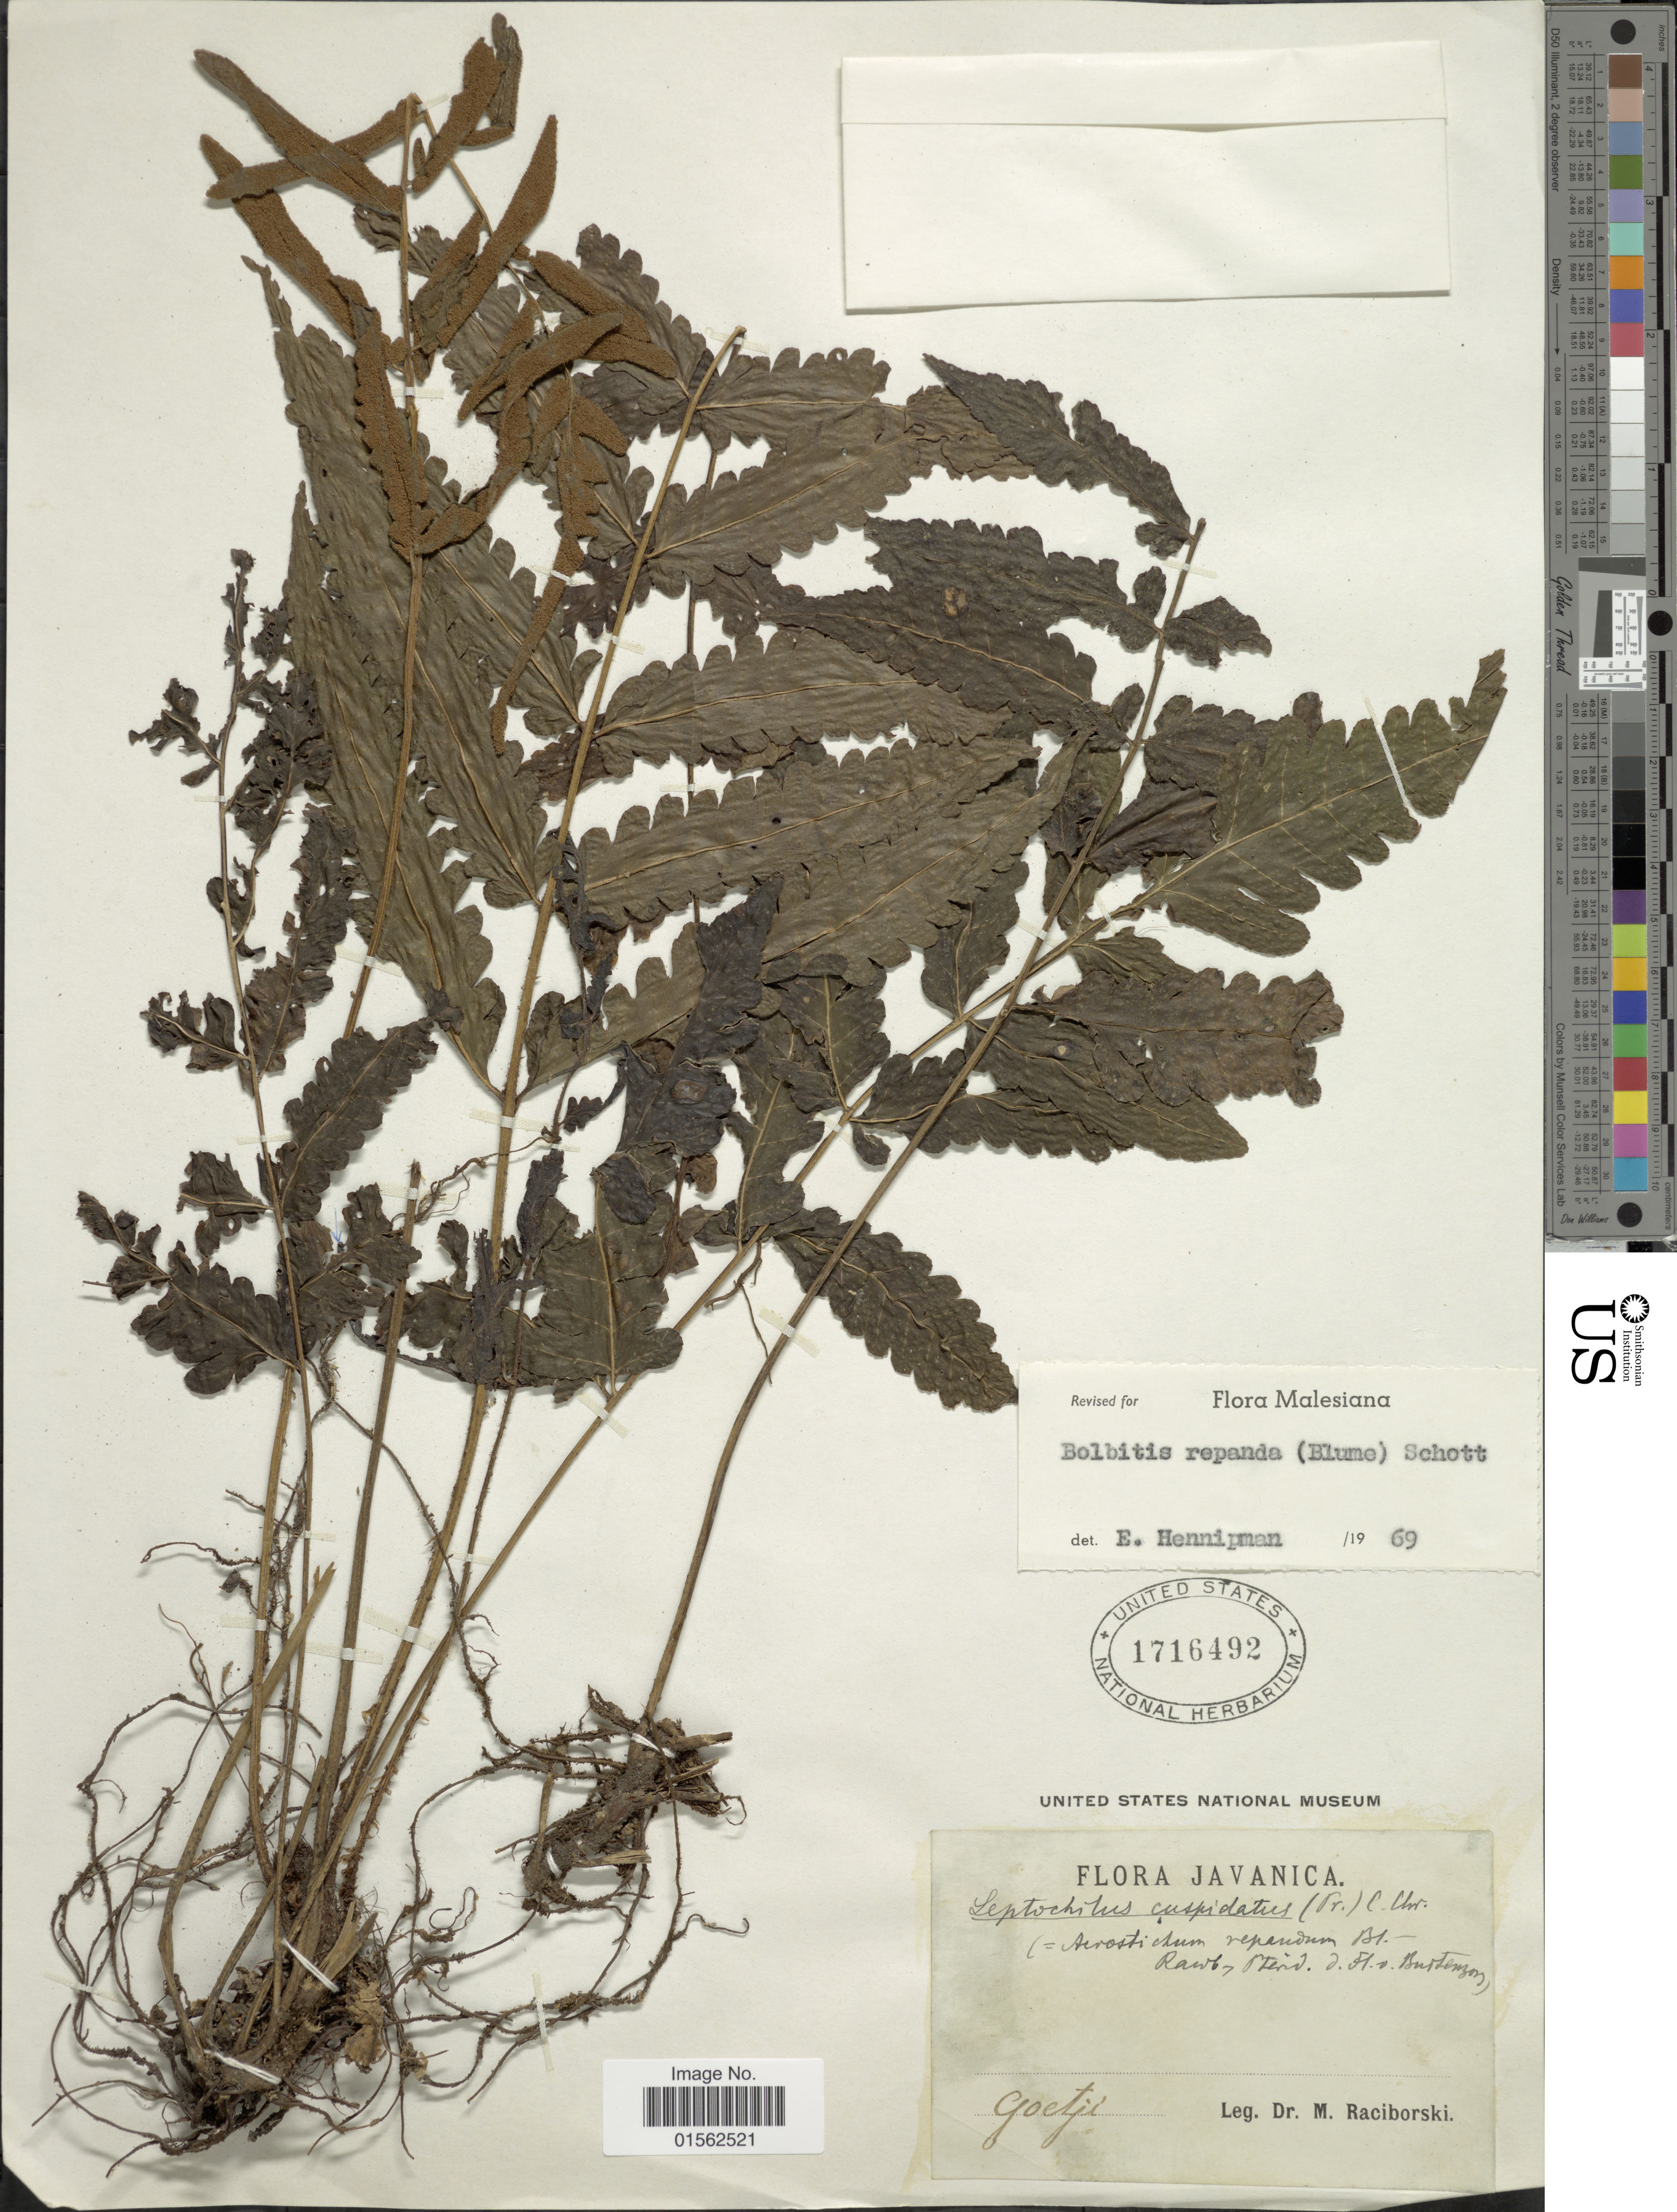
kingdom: Plantae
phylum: Tracheophyta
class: Polypodiopsida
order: Polypodiales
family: Dryopteridaceae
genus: Bolbitis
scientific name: Bolbitis repanda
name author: (Blume) Schott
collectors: M. Raciborski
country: Indonesia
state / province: Java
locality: Javanicam Goetjé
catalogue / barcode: US 1716492